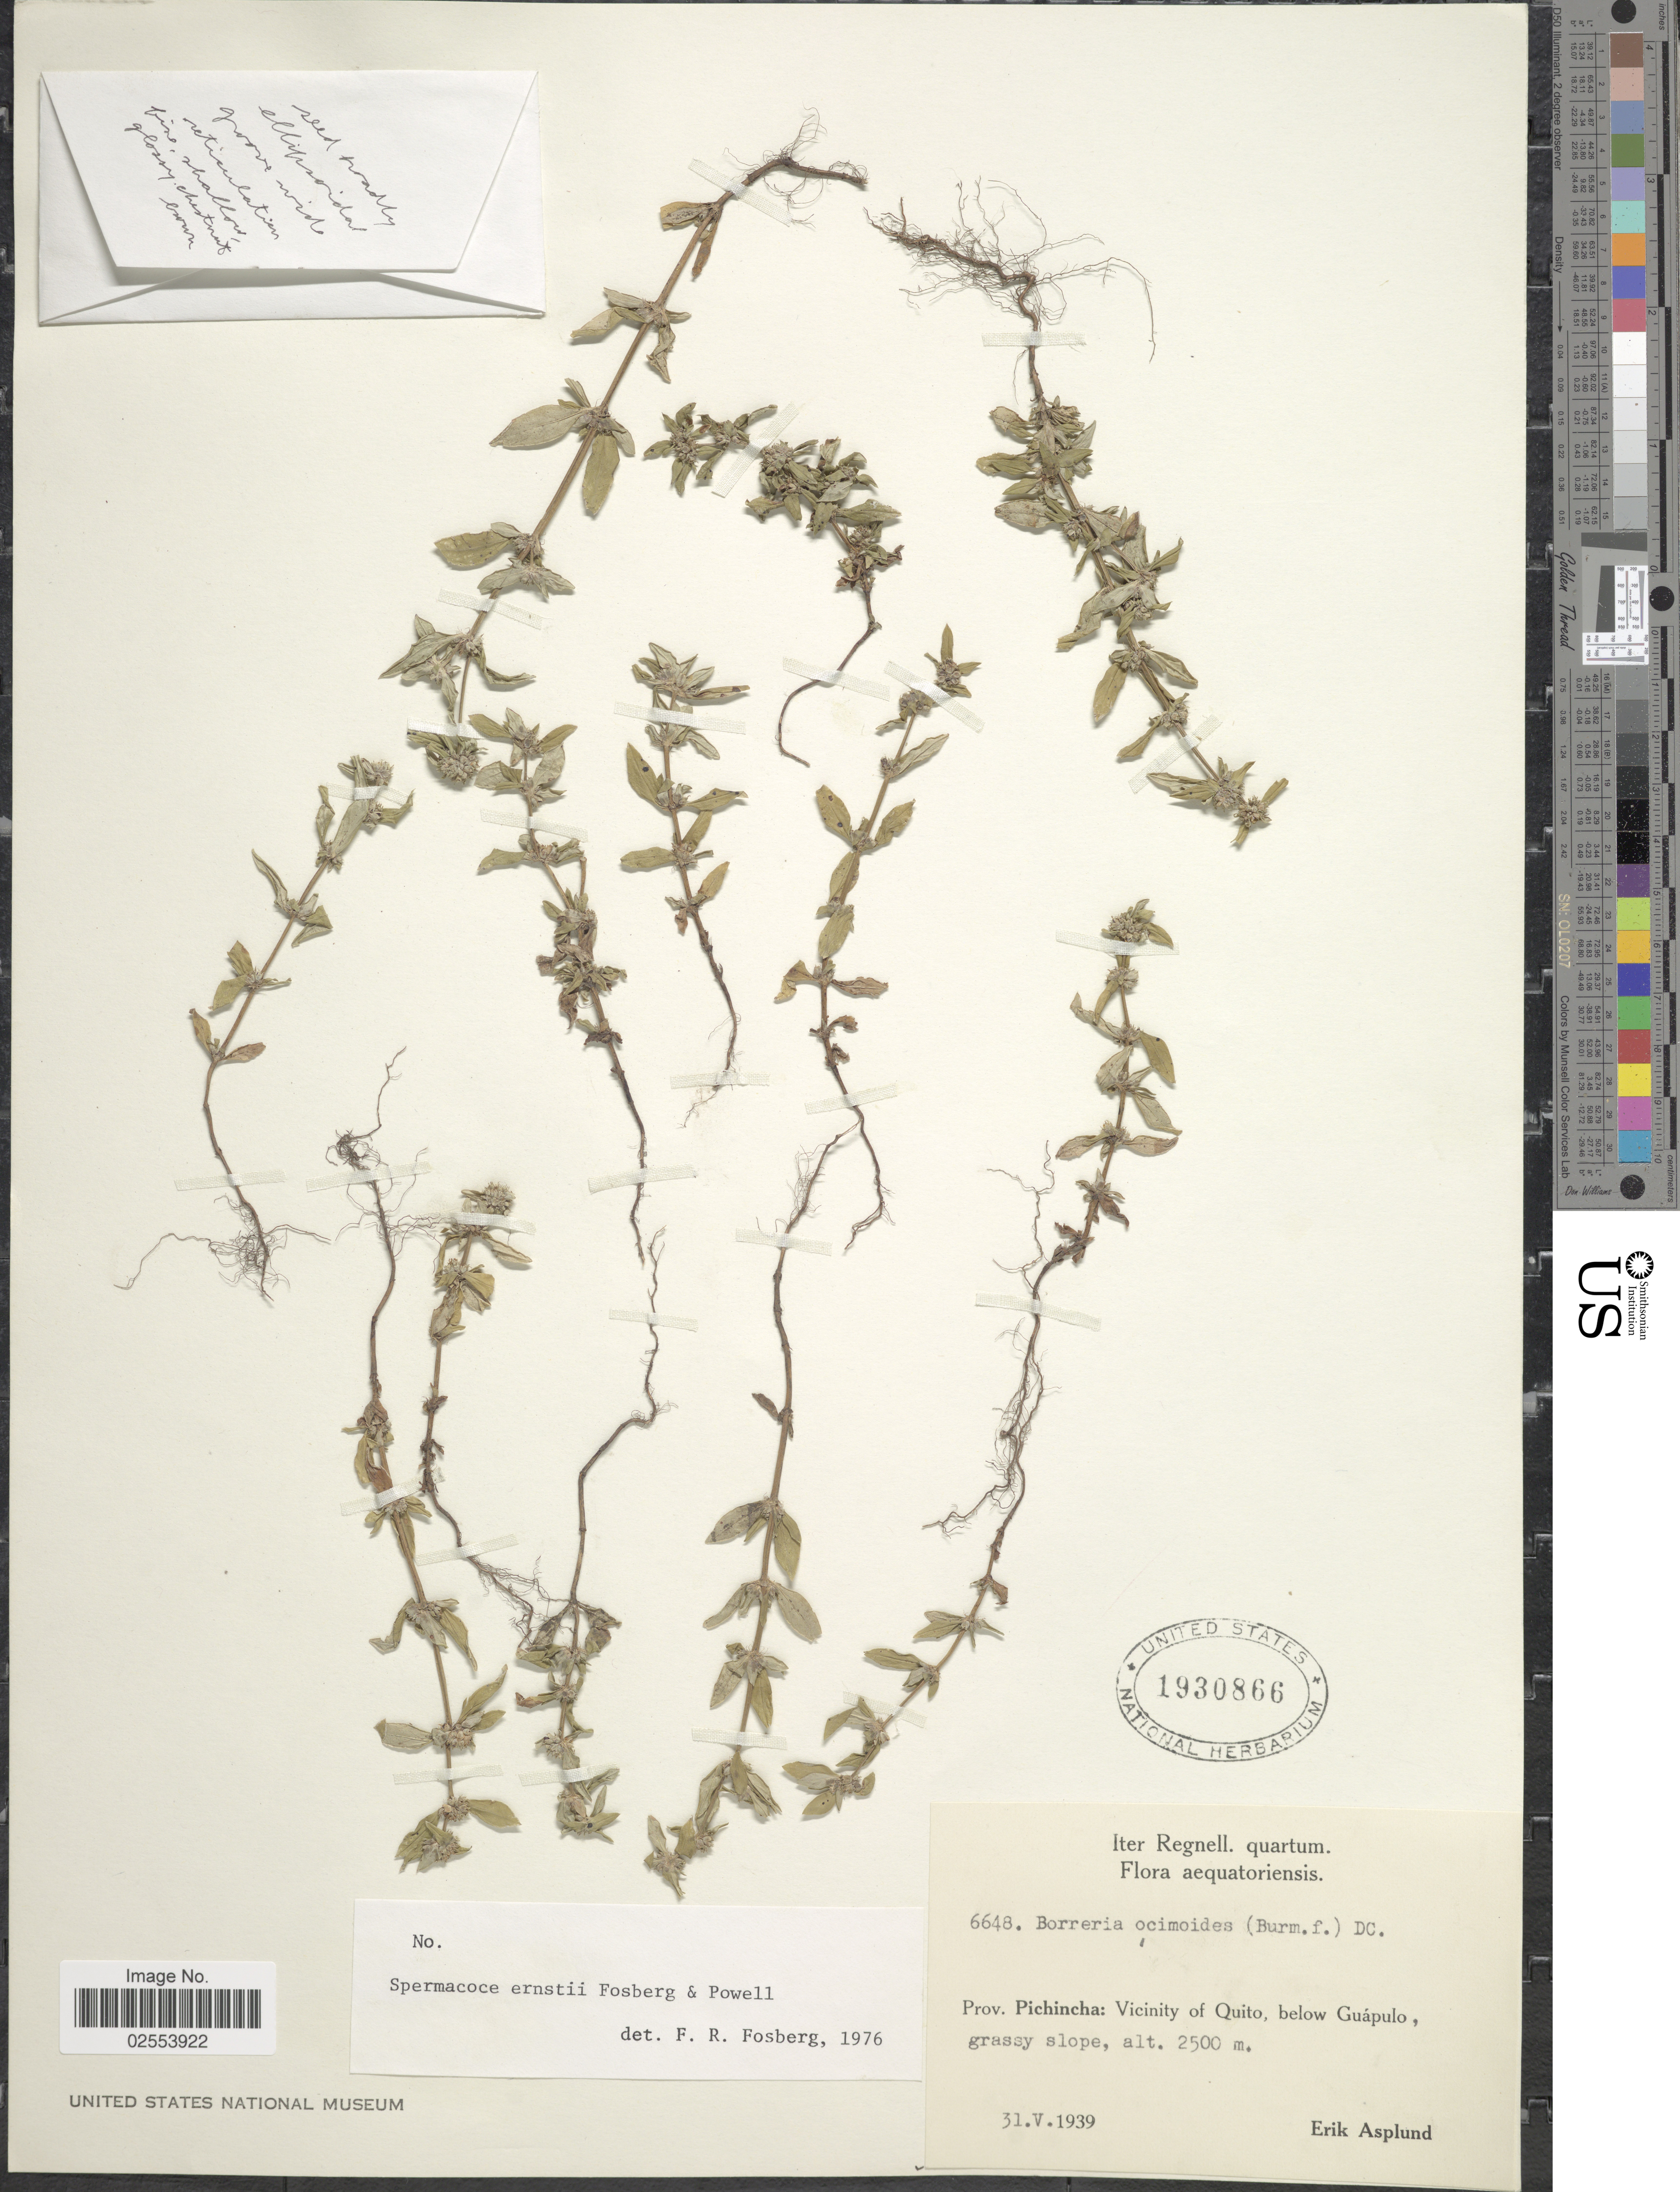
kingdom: Plantae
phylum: Tracheophyta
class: Magnoliopsida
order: Gentianales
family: Rubiaceae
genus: Borreria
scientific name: Borreria prostrata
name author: (Aubl.) Miq.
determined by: Kirkbride, J. H., Jr.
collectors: E. Asplund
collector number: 6648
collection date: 1939-05-31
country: Ecuador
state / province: Pichincha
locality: Iter Regnell, aequotoriensis, Vicinity of Quito, below Guapulo, grassy slope.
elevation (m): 2500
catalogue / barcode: US 1930866